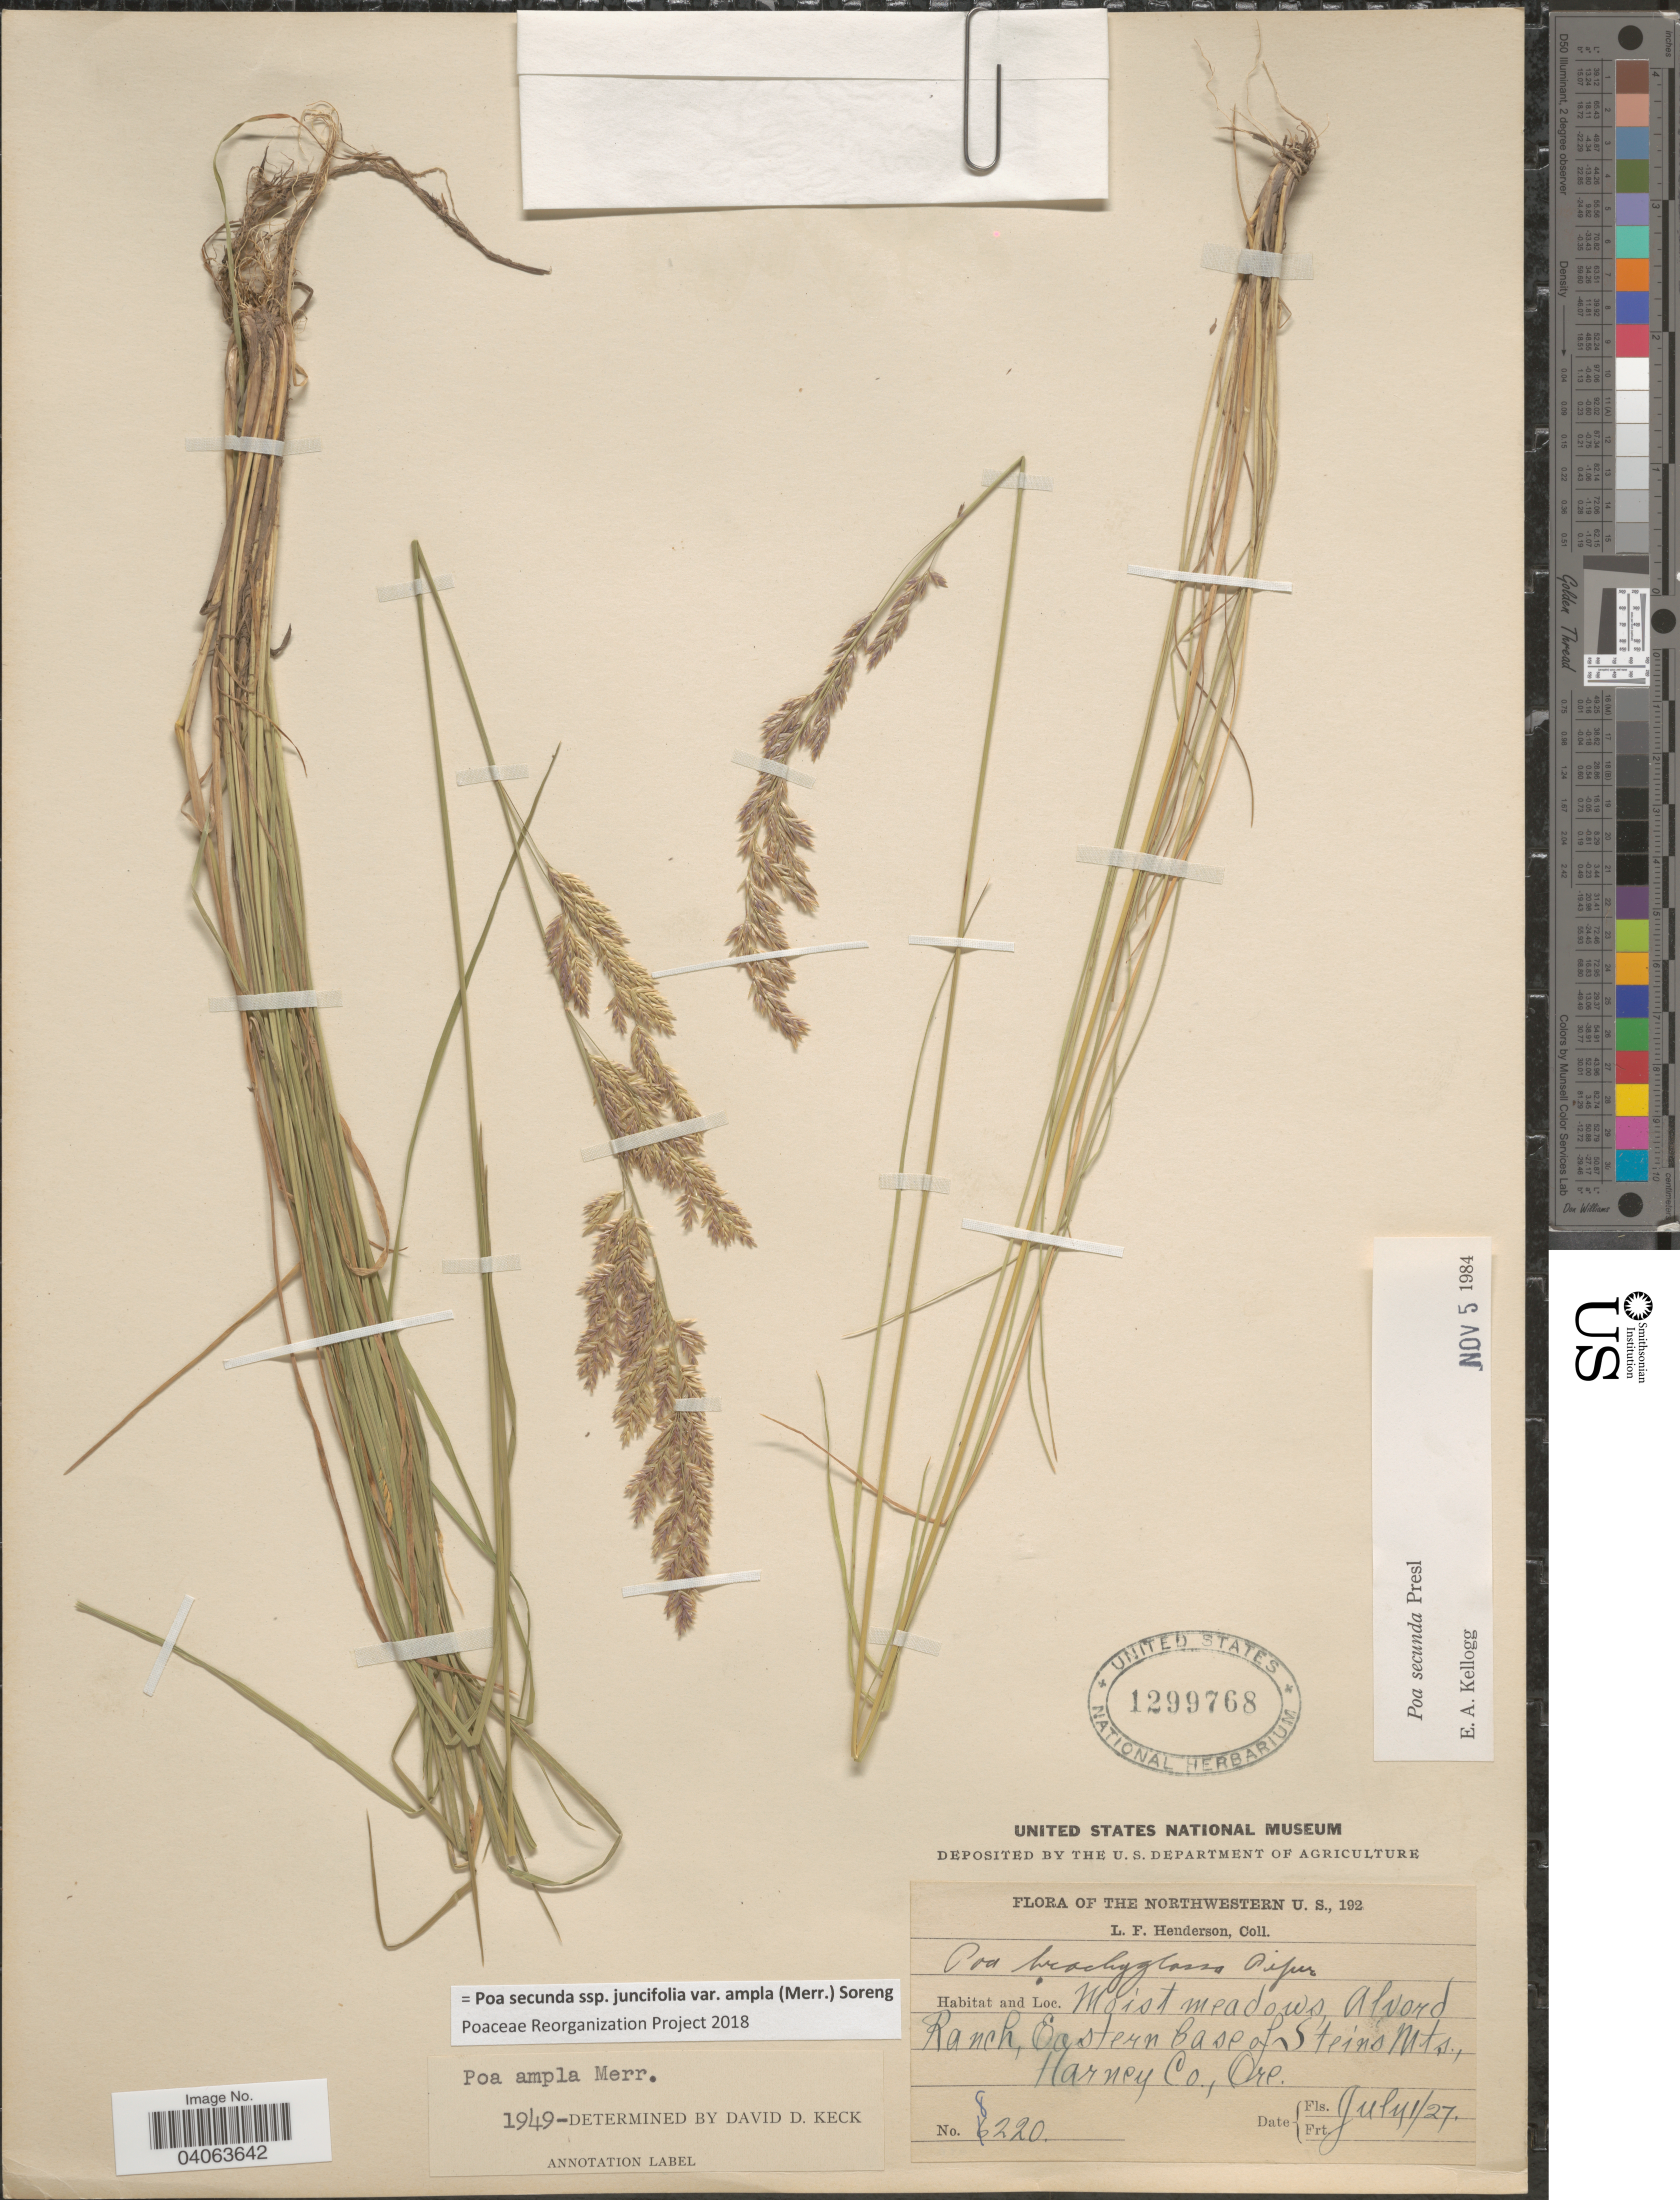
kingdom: Plantae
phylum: Tracheophyta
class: Liliopsida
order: Poales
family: Poaceae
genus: Poa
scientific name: Poa secunda subsp. juncifolia var. ampla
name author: (Merr.) Soreng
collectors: L. Henderson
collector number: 8220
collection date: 1927-07-01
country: United States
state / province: Oregon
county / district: Harney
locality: Northwestern U. S. Alvord Ranch, Eastern base of Stein's Mts., Harney Co.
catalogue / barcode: US 1299768